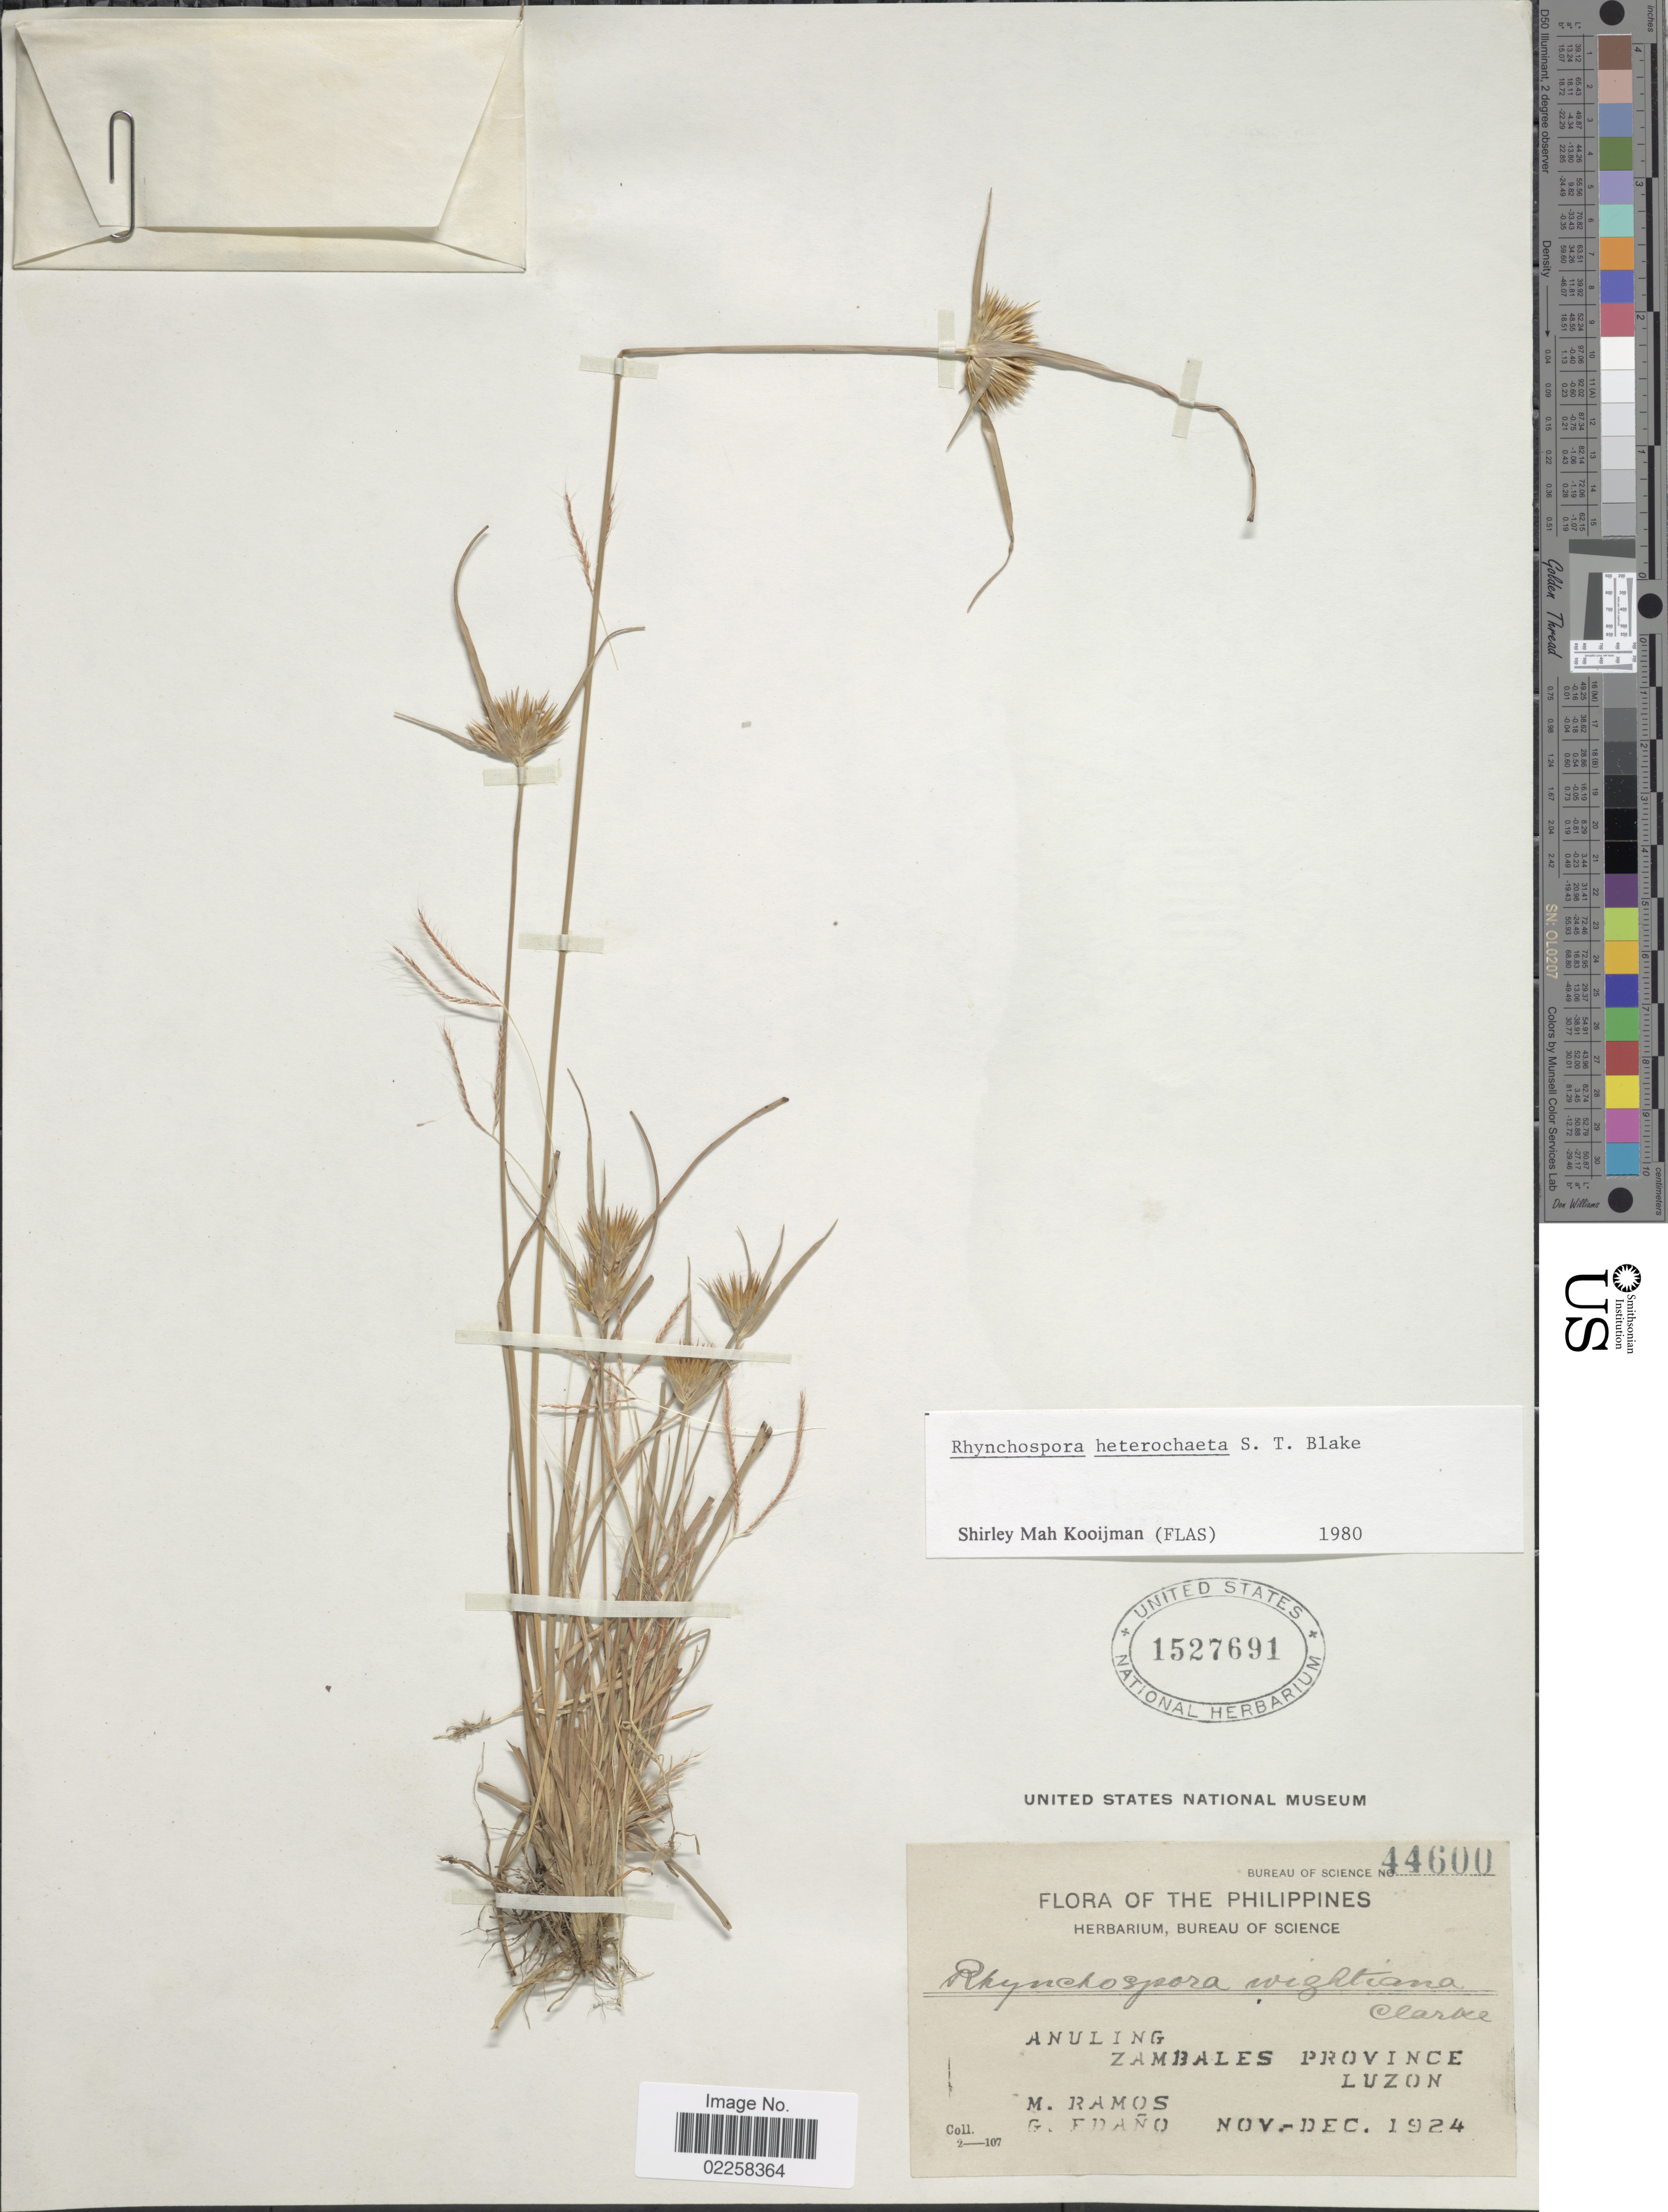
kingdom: Plantae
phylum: Tracheophyta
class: Liliopsida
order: Poales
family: Cyperaceae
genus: Rhynchospora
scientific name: Rhynchospora heterochaeta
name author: S.T. Blake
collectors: M. Ramos & G. Edaño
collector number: Bureau of Science 44600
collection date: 1924-11/1924-12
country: Philippines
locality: Anuling, Zambales Province, Luzon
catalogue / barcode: US 1527691